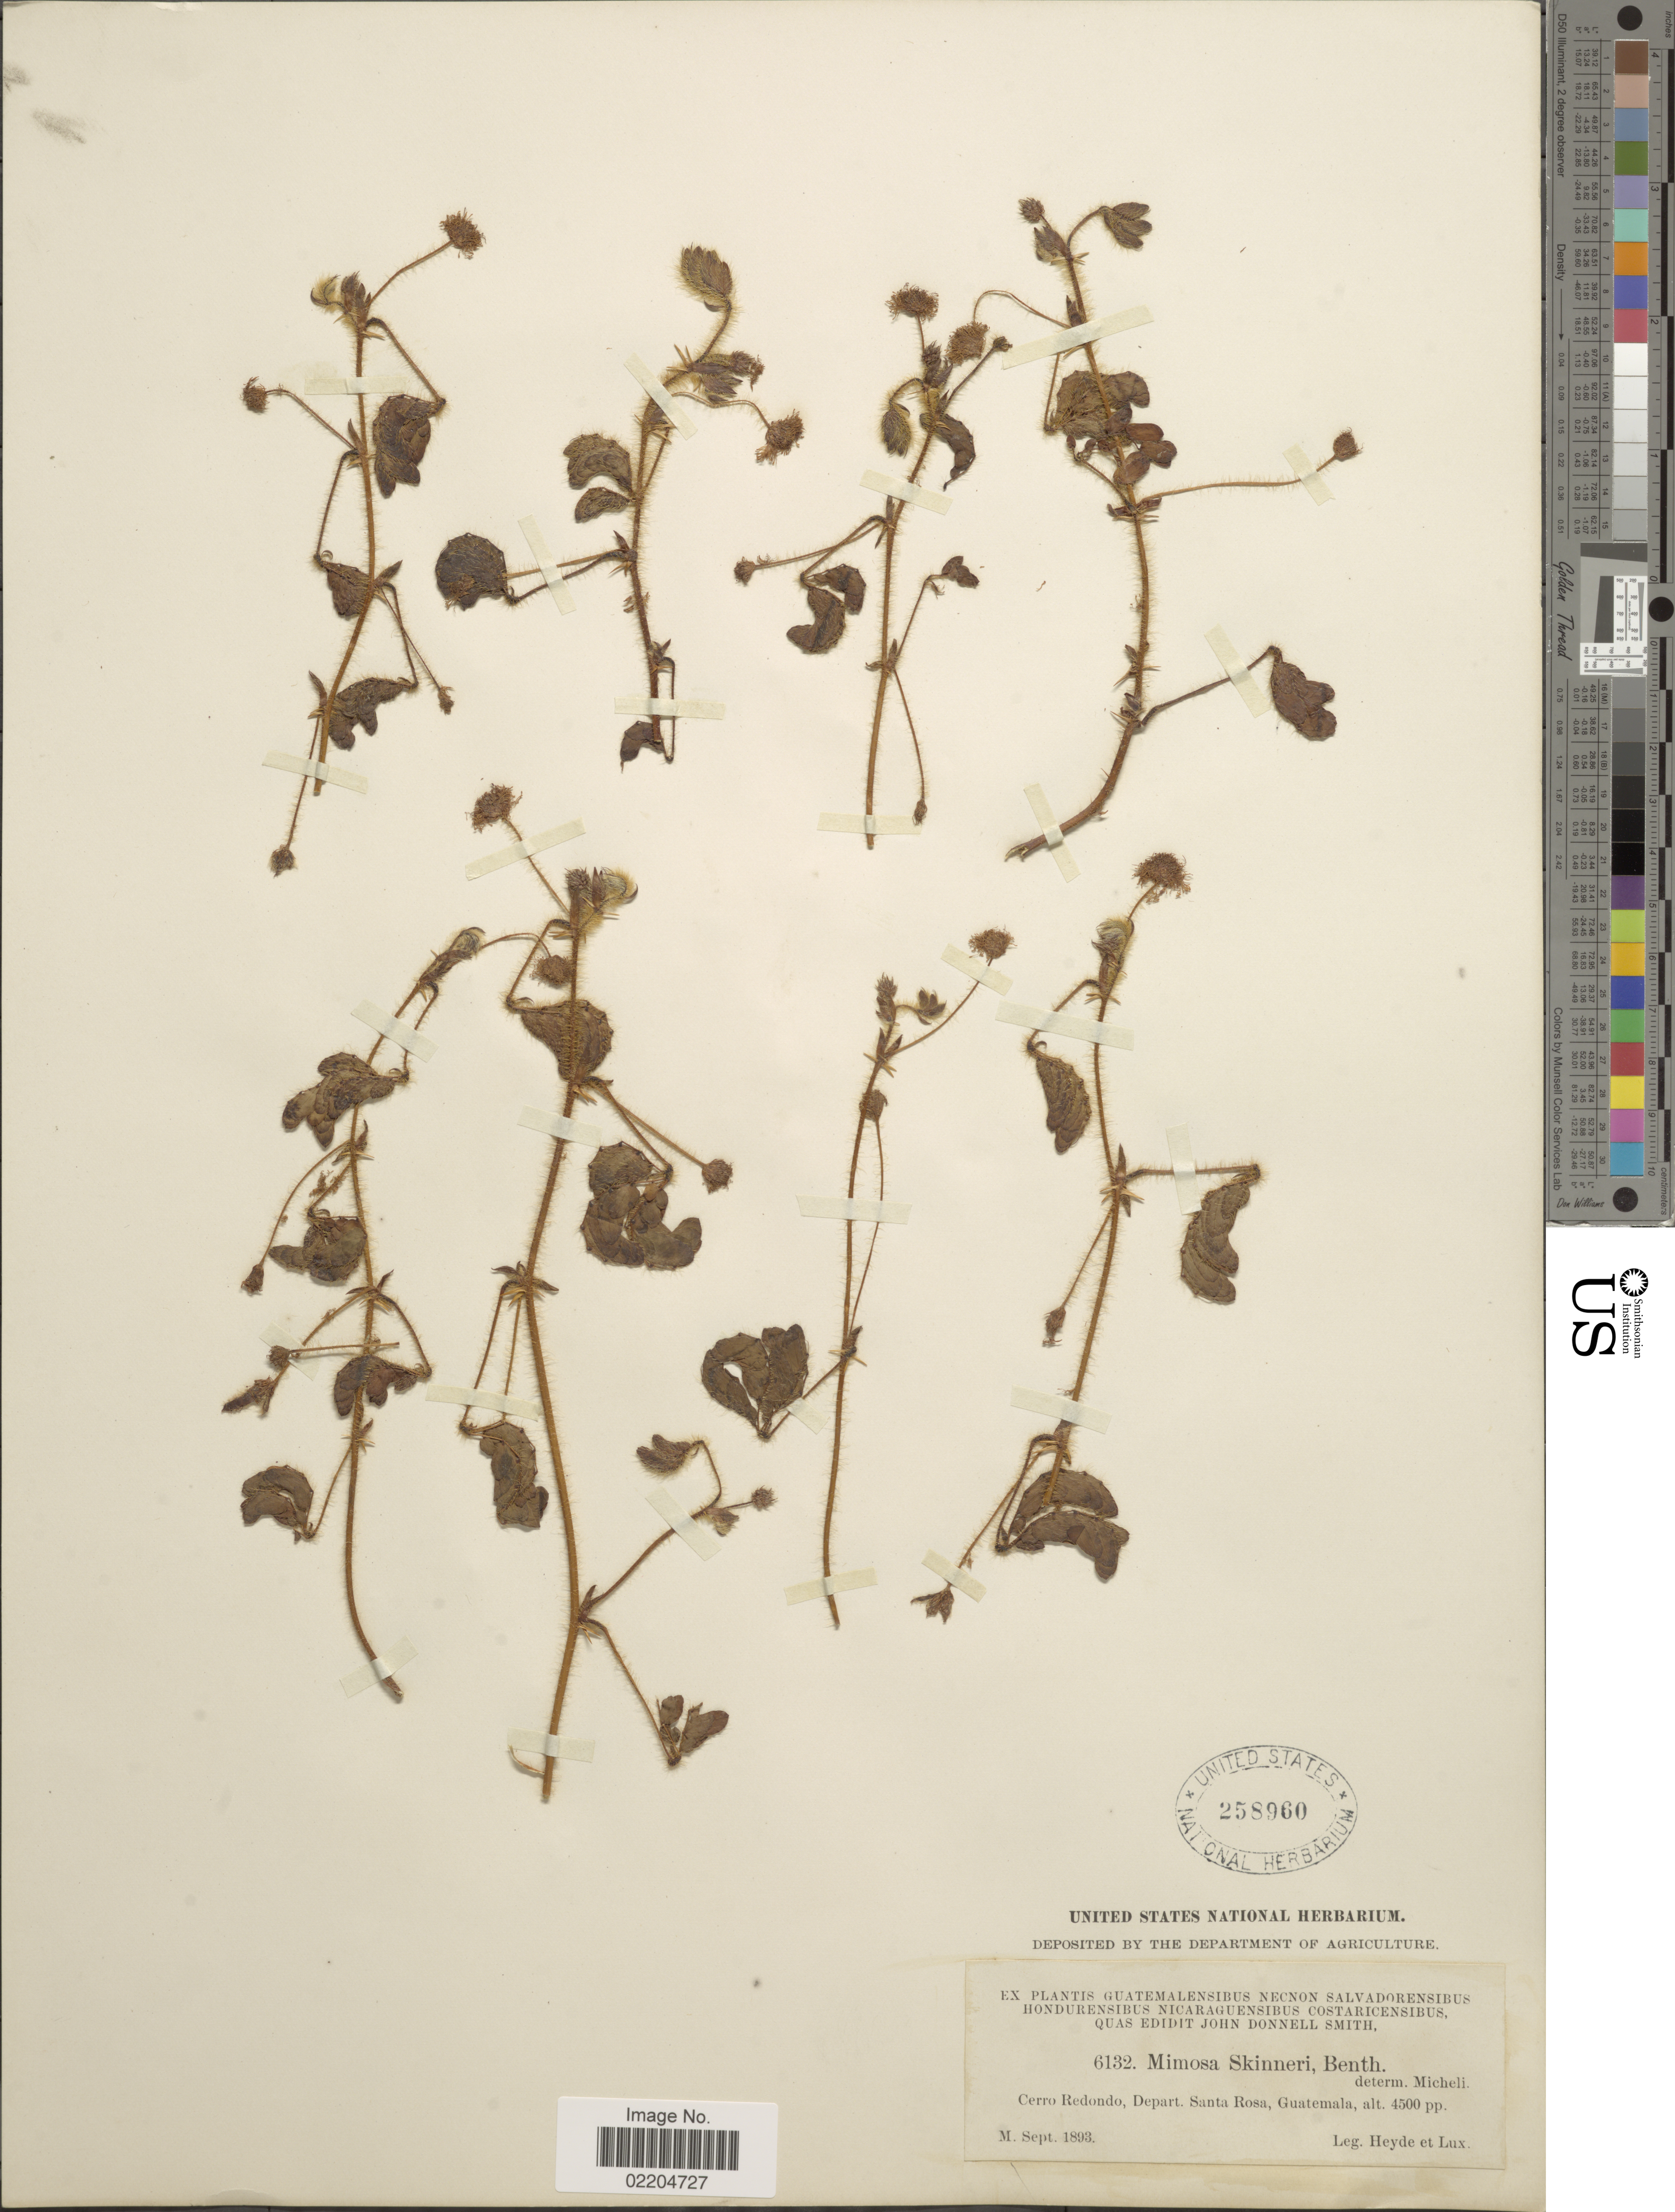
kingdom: Plantae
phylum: Tracheophyta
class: Magnoliopsida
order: Fabales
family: Fabaceae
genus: Mimosa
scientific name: Mimosa skinneri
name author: Benth.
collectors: Heyde & Lux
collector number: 6132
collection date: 1893-09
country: Guatemala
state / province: Santa Rosa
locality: Cerro Redondo, Depart. Santa Rosa, Guatemala.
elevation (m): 1372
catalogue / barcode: US 258960